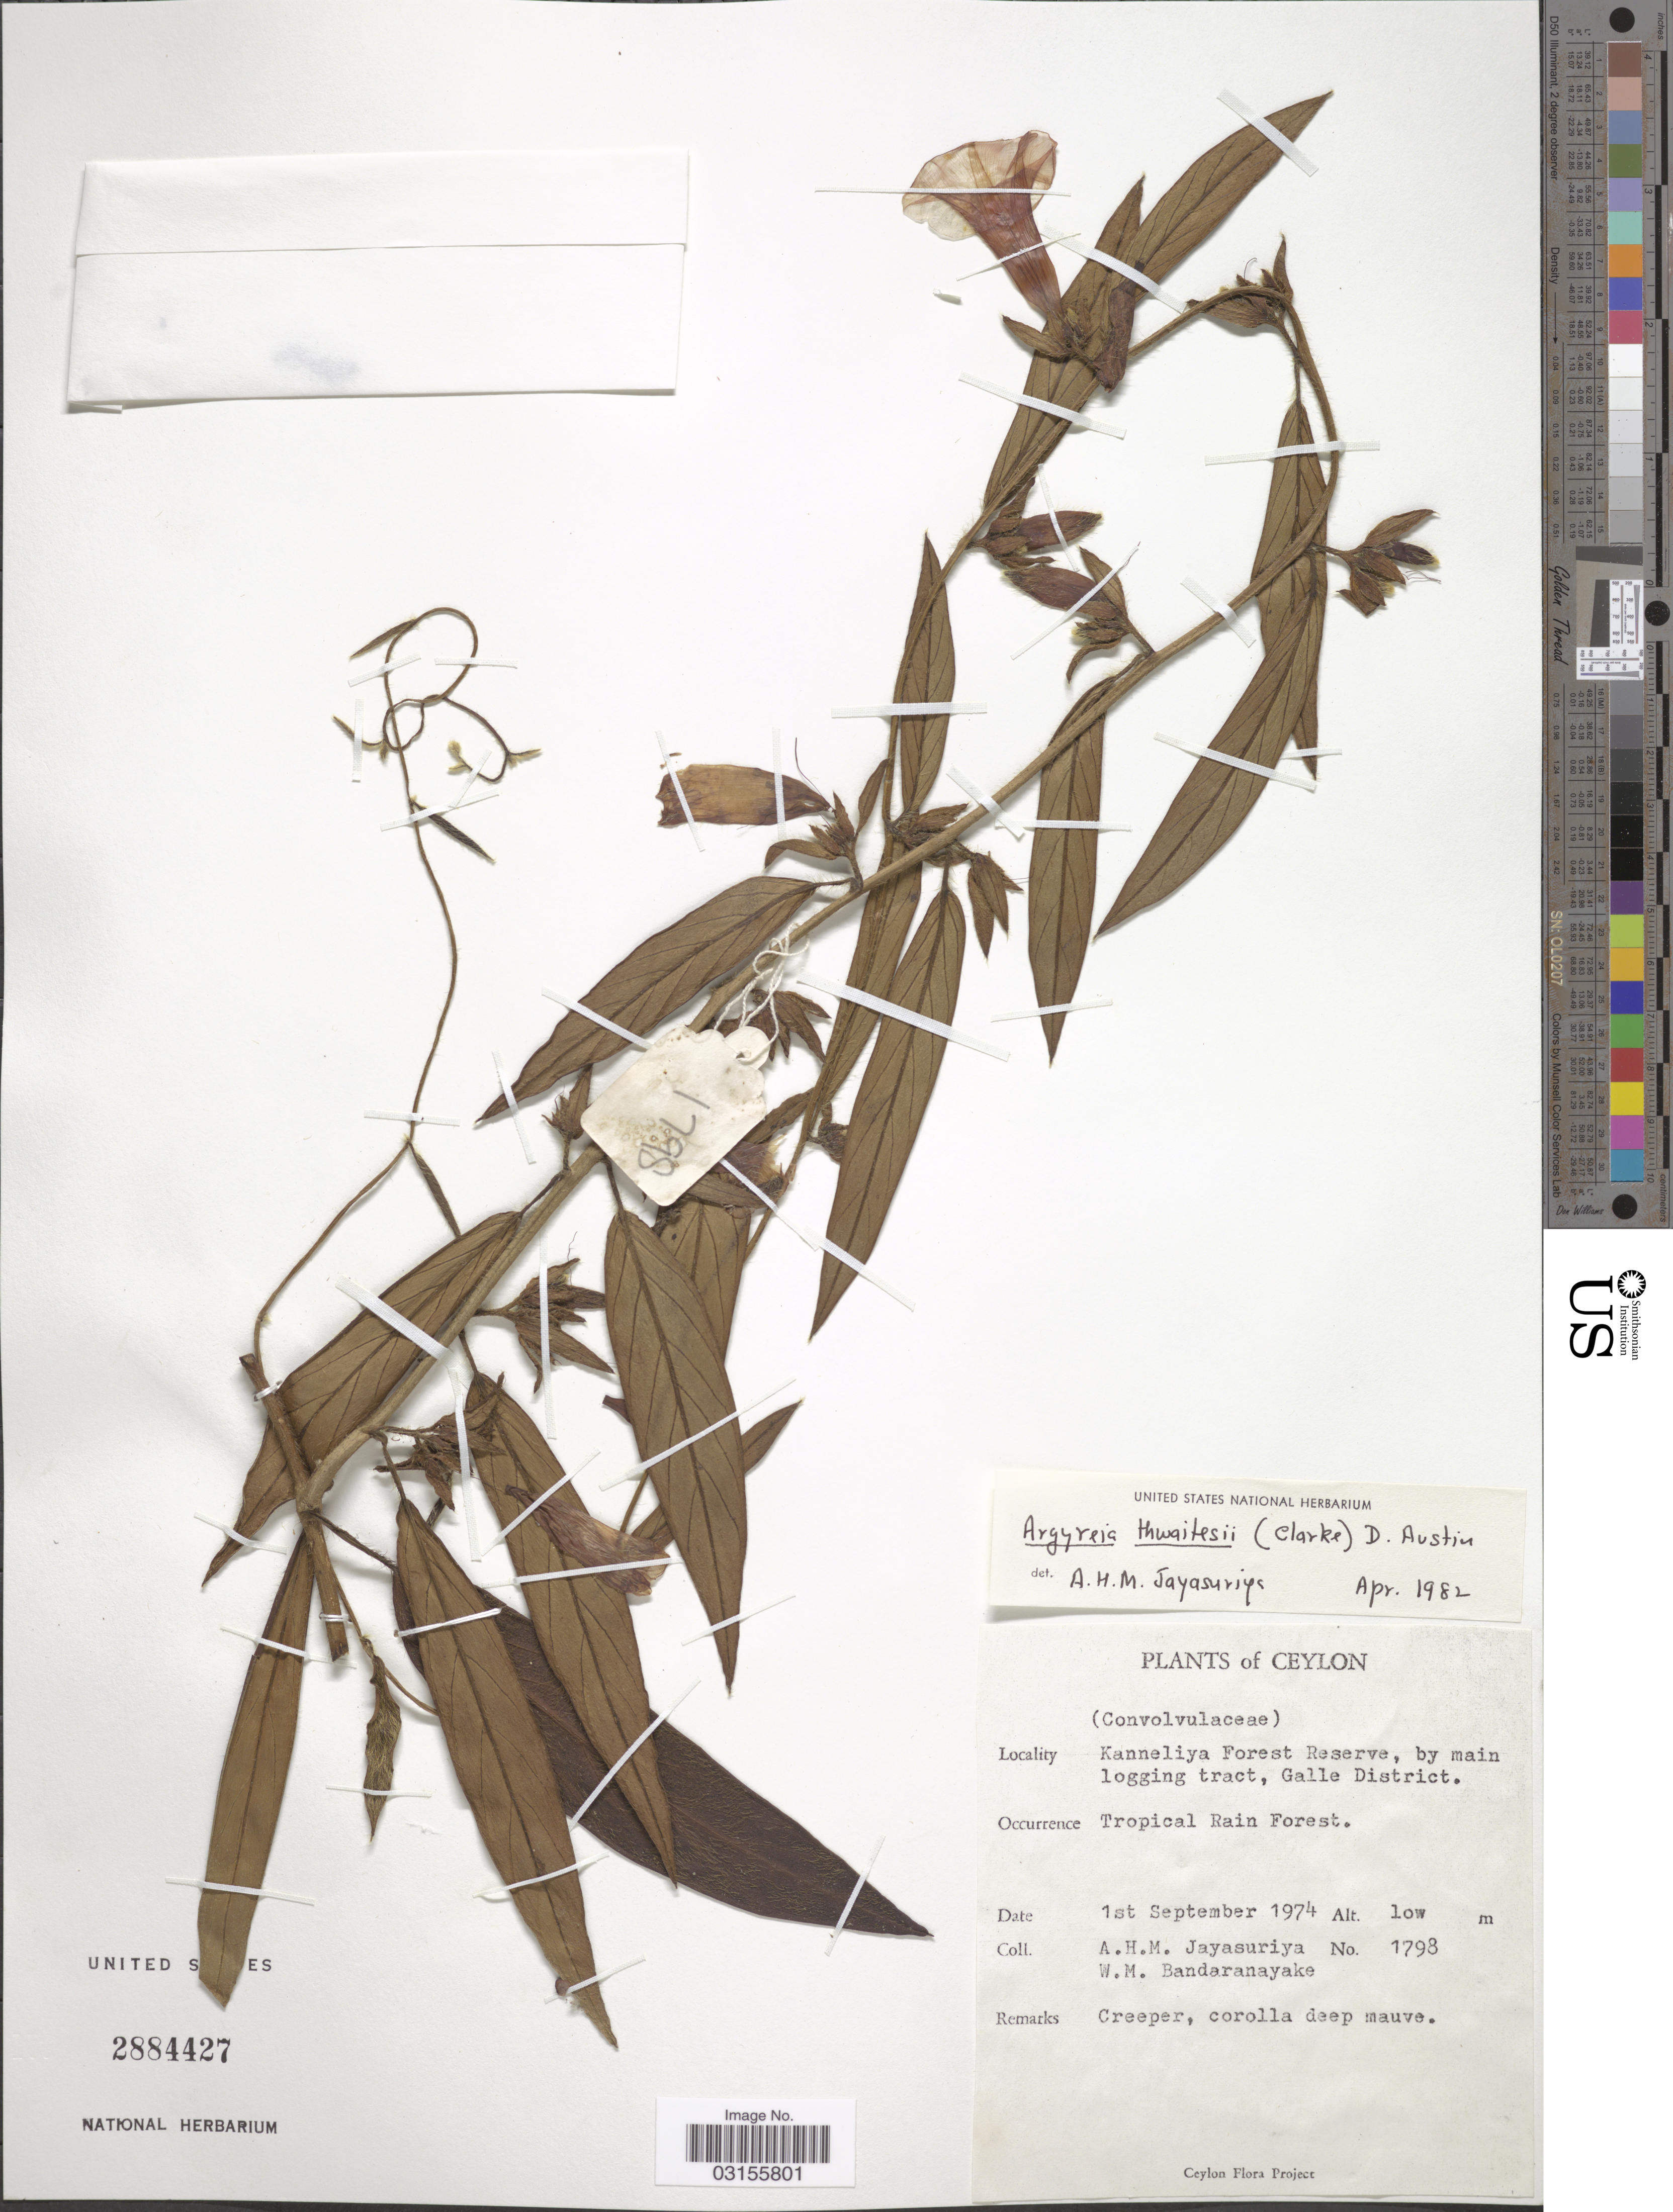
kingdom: Plantae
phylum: Tracheophyta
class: Magnoliopsida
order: Solanales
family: Convolvulaceae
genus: Argyreia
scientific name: Argyreia thwaitesii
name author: D.F. Austin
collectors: A. H. Jayasuriya & W. Bandaranayake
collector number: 1798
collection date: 1974-09-01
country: Sri Lanka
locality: Ceylon. Kanneliya Forest Reserve, by main logging tract, Galle District.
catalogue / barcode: US 2884427